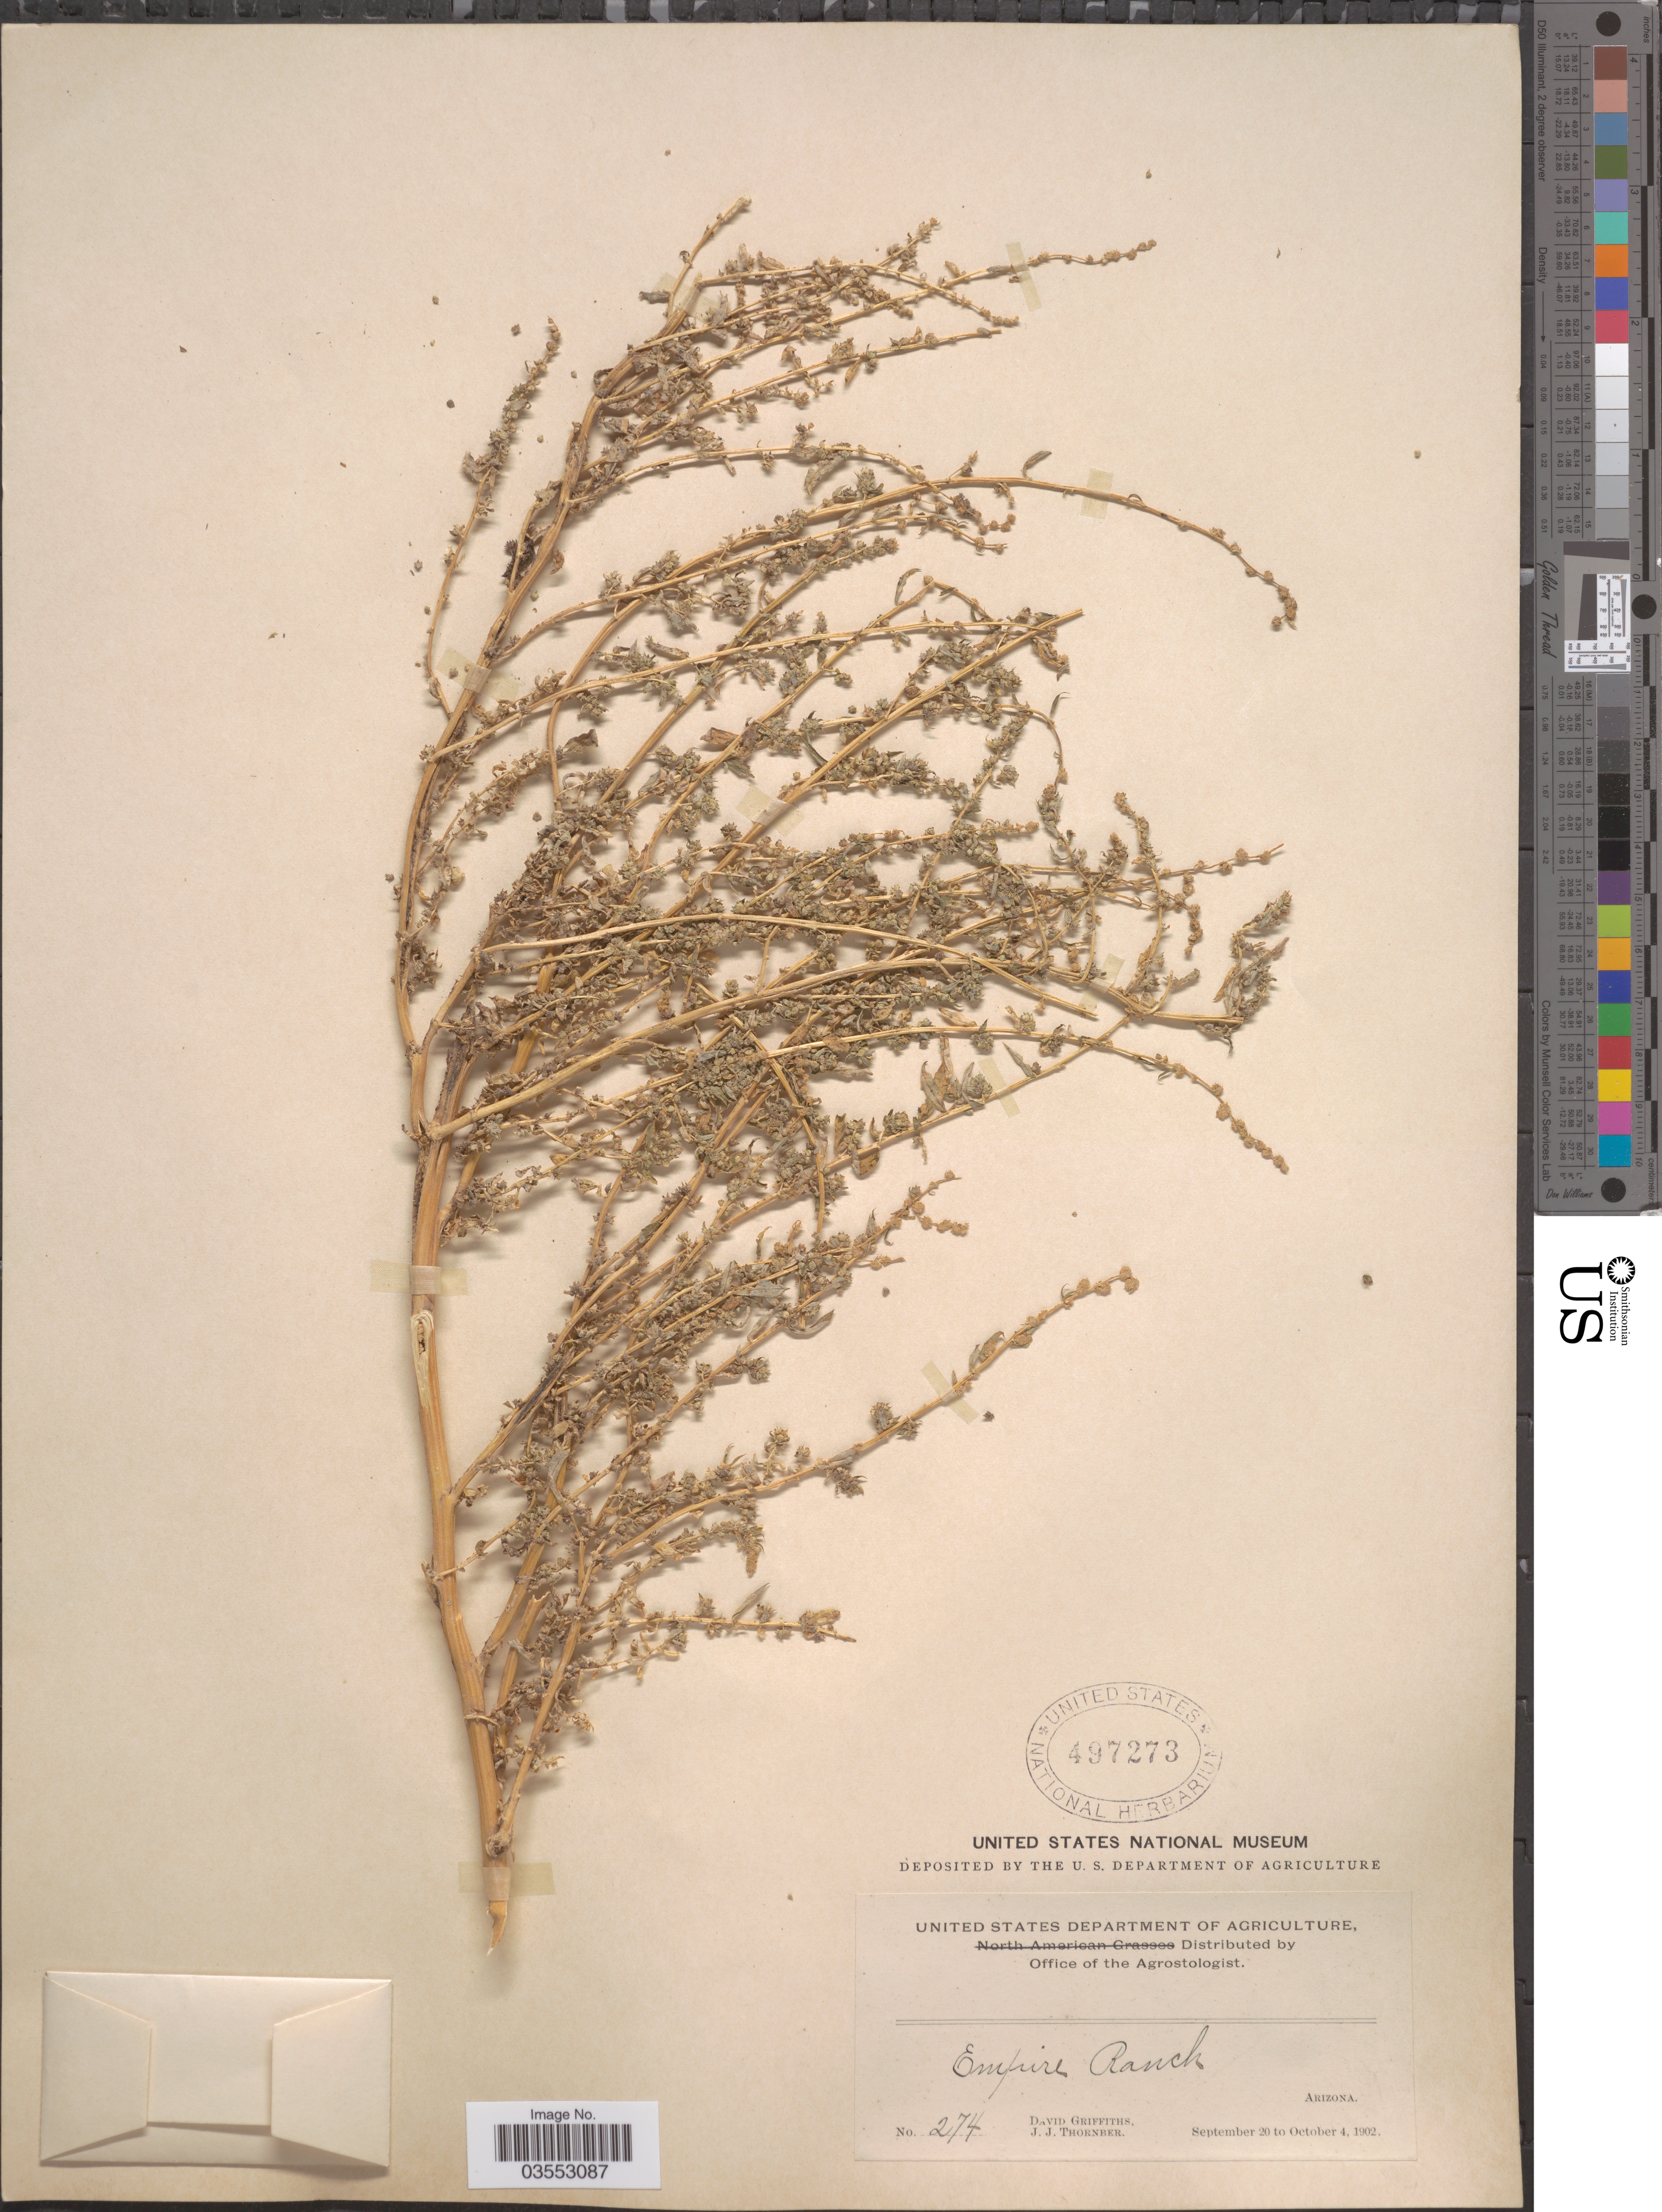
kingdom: Plantae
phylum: Tracheophyta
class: Magnoliopsida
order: Caryophyllales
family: Amaranthaceae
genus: Atriplex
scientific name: Atriplex wrightii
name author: S. Watson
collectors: D. Griffiths & J. Thornber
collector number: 274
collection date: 1902-09-20/1902-10-04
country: United States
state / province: Arizona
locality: Empire Ranch.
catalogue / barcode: US 497273